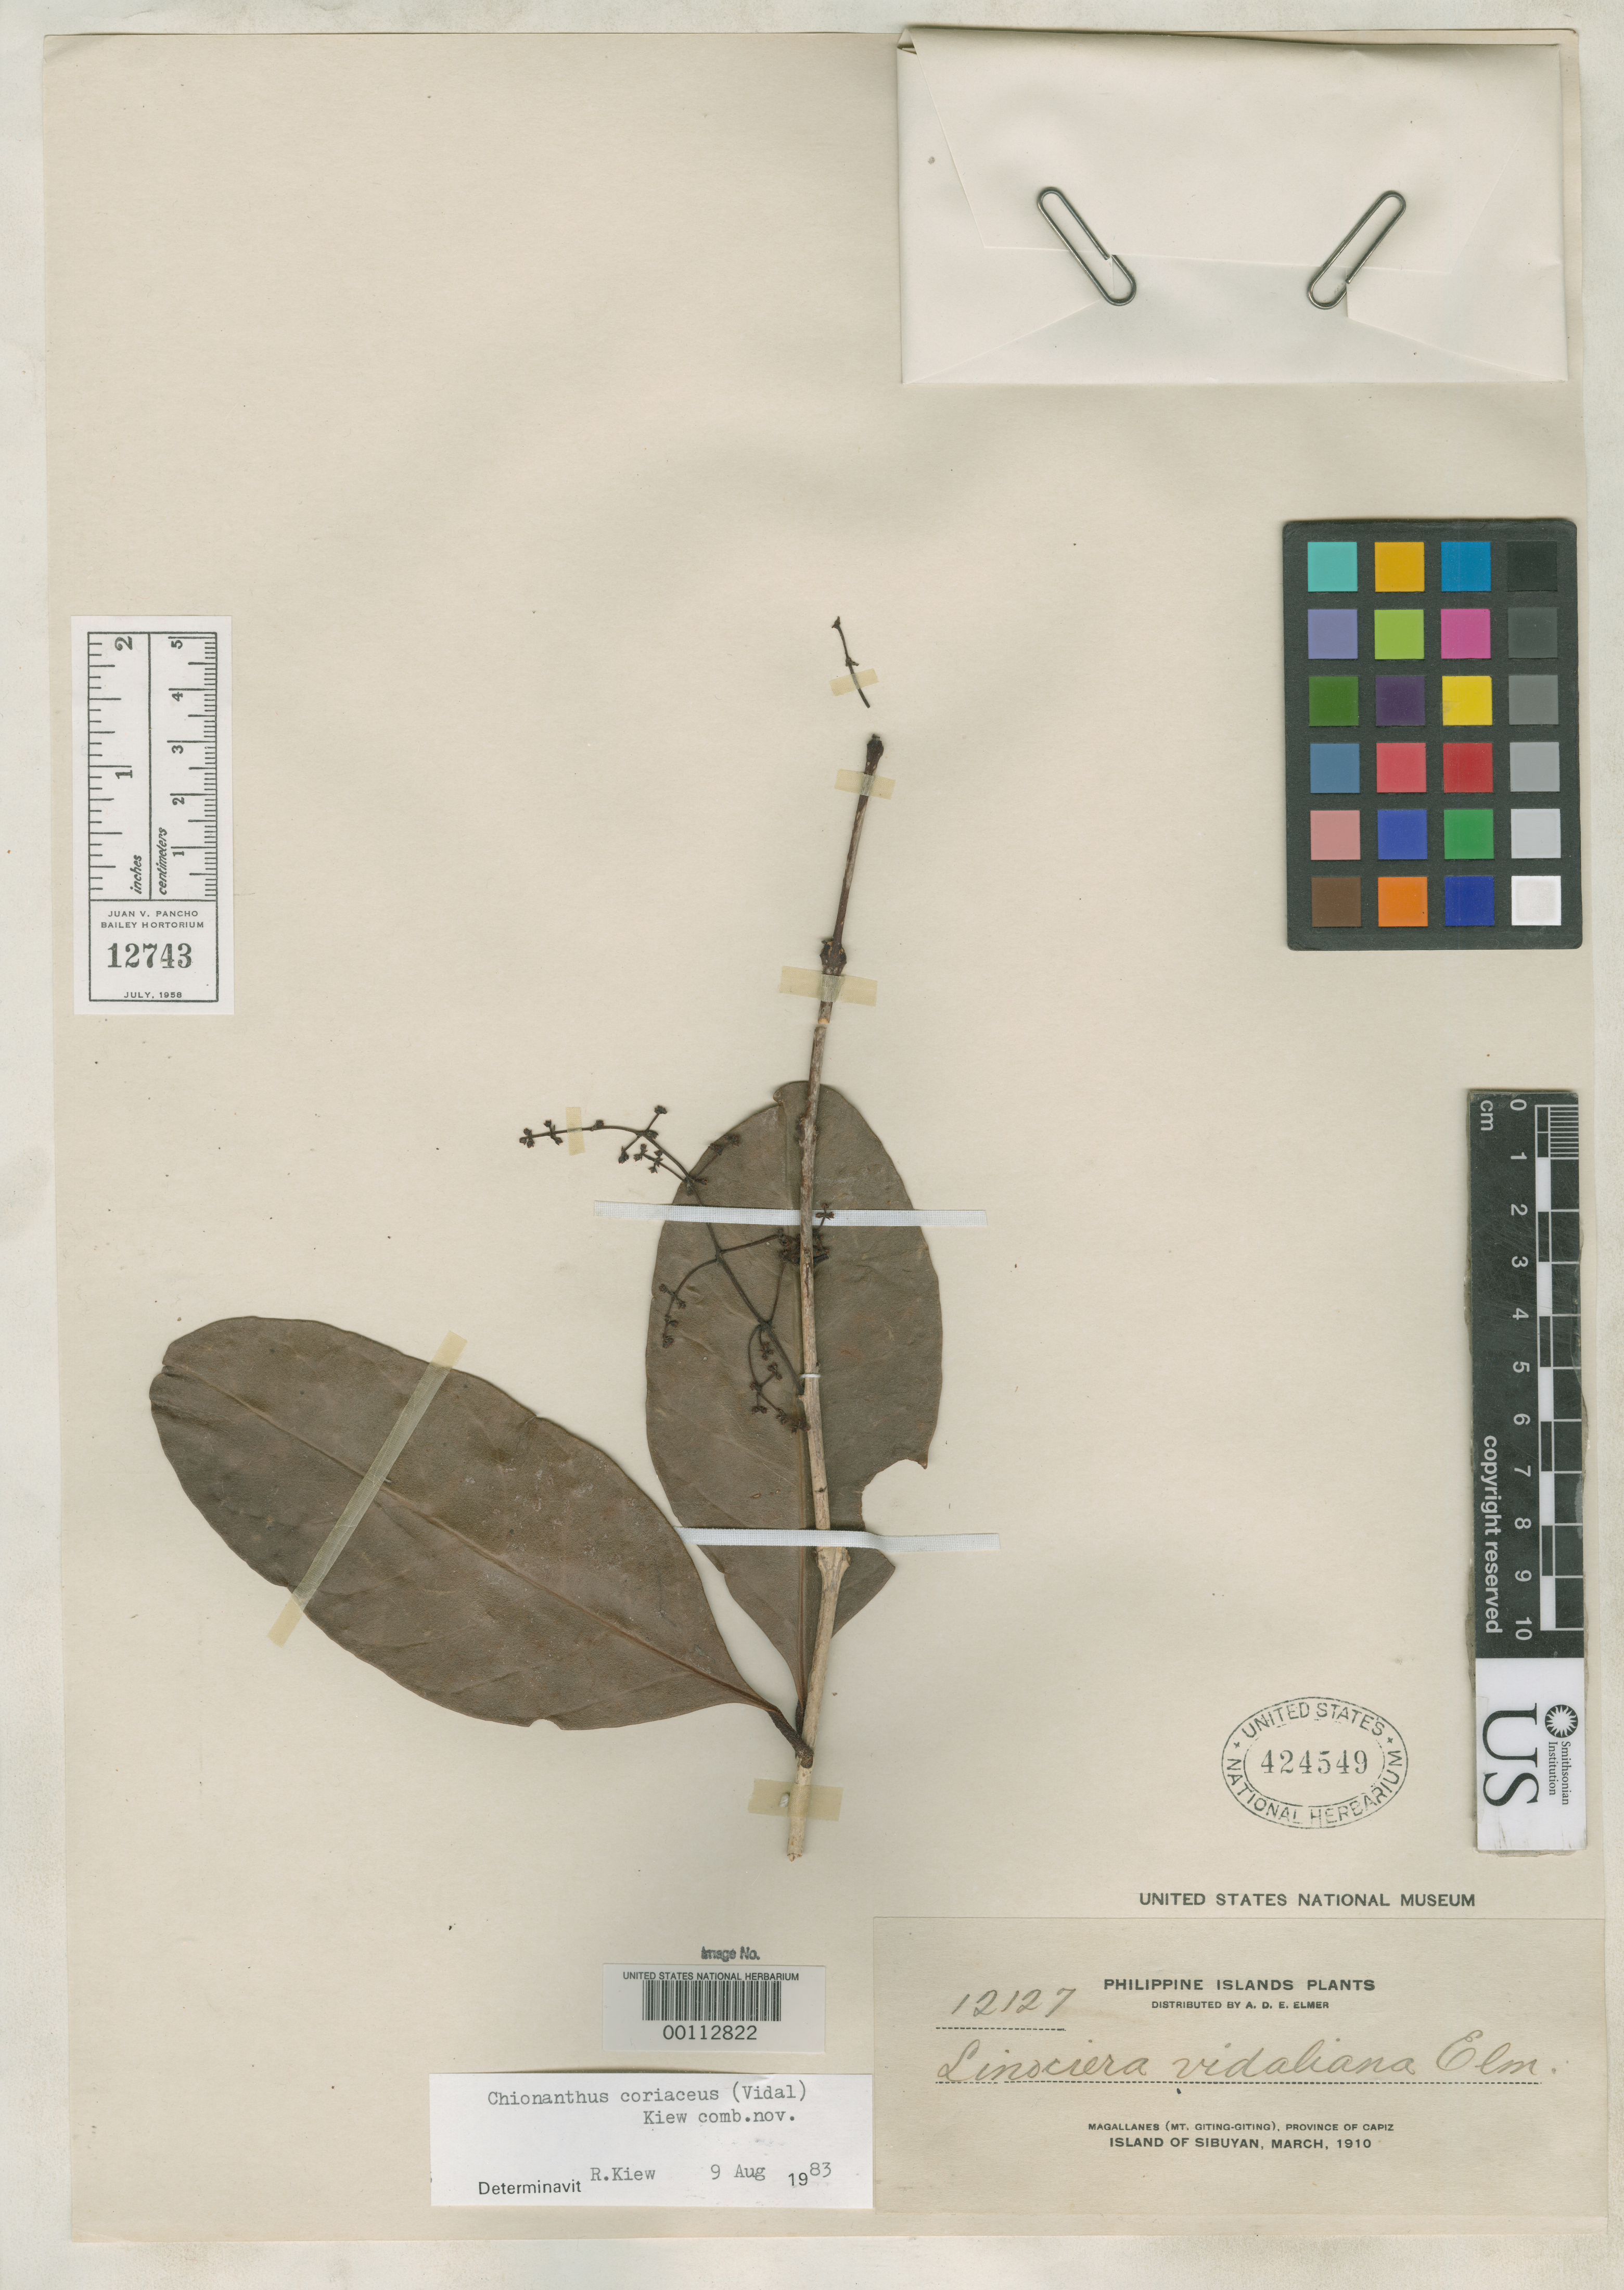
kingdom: Plantae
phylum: Tracheophyta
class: Magnoliopsida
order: Lamiales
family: Oleaceae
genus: Linociera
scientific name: Linociera vidallii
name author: Elmer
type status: Type Fragment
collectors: A. D. E. Elmer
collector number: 12127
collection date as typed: Mar 1910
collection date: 1910-03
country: Philippines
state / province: Mimaropa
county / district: Romblon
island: Sibuyan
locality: Magallanes.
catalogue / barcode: US 424549